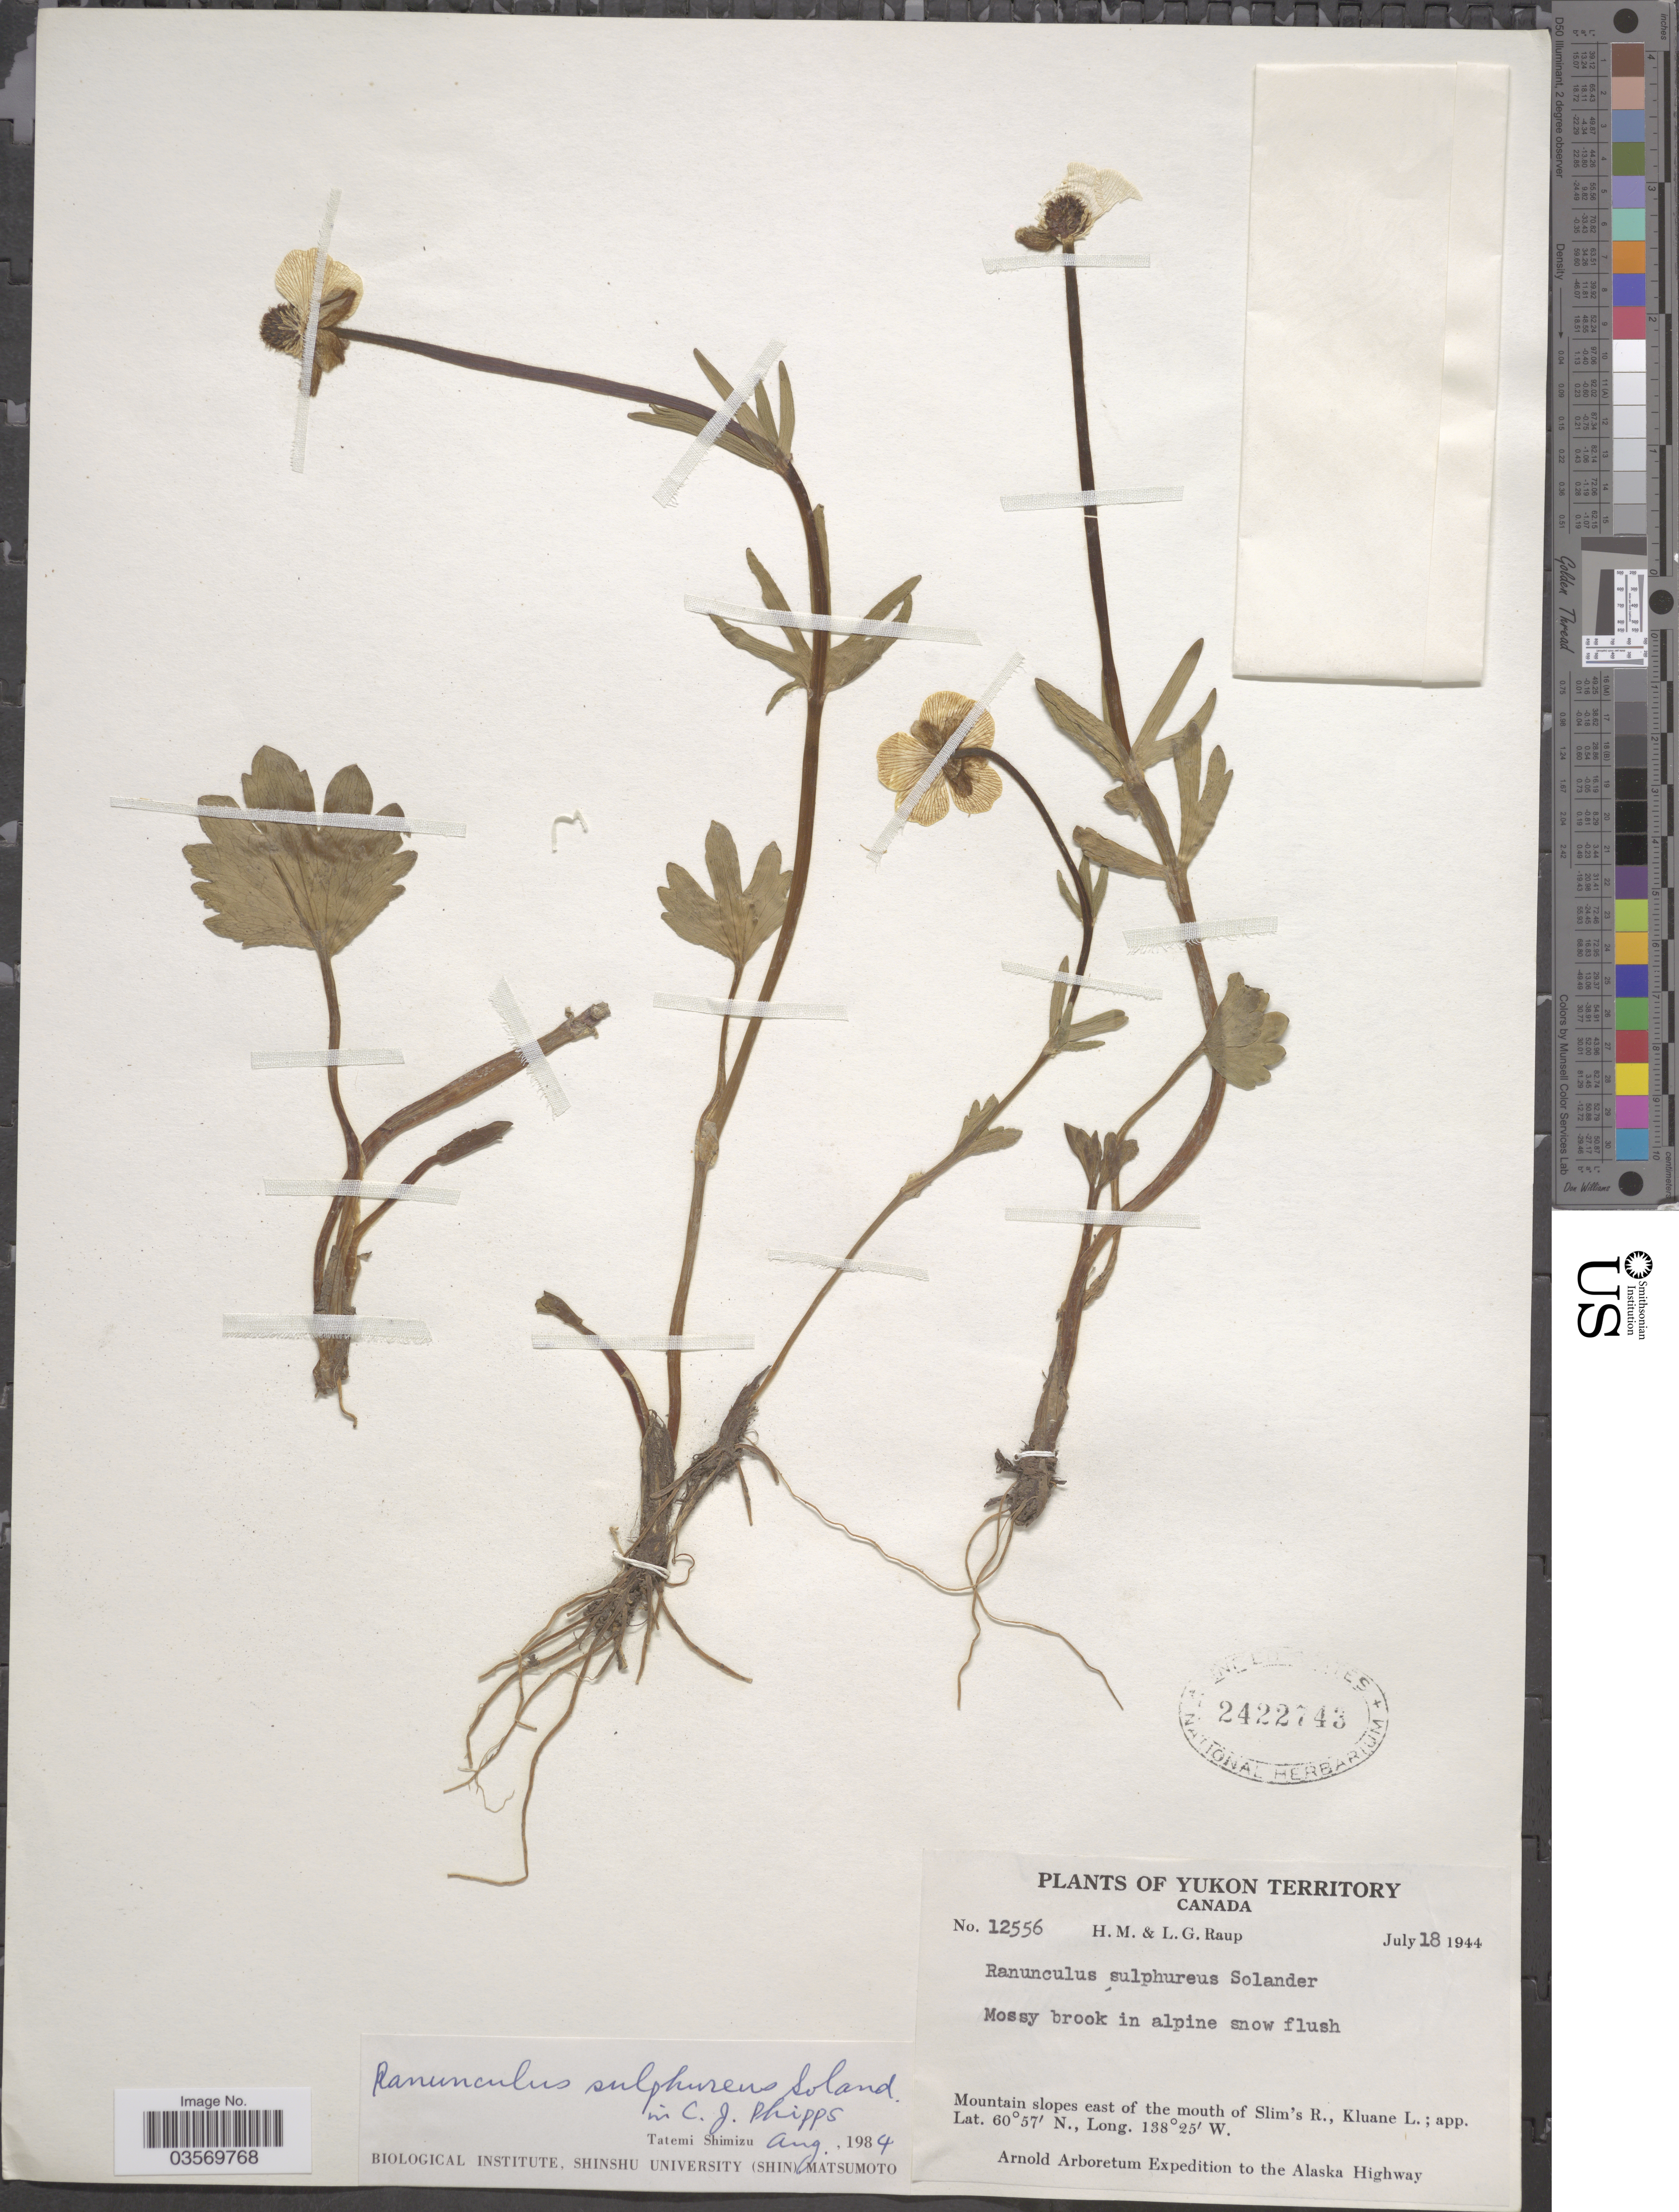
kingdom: Plantae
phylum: Tracheophyta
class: Magnoliopsida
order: Ranunculales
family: Ranunculaceae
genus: Ranunculus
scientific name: Ranunculus sulphureus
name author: Sol.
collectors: H. Raup & L. Raup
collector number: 12556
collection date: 1944-07-18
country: Canada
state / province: Yukon Territory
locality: Mountain slopes east of the mouth of Slim's R., Kluane L. Alaska Highway.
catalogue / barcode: US 2422743